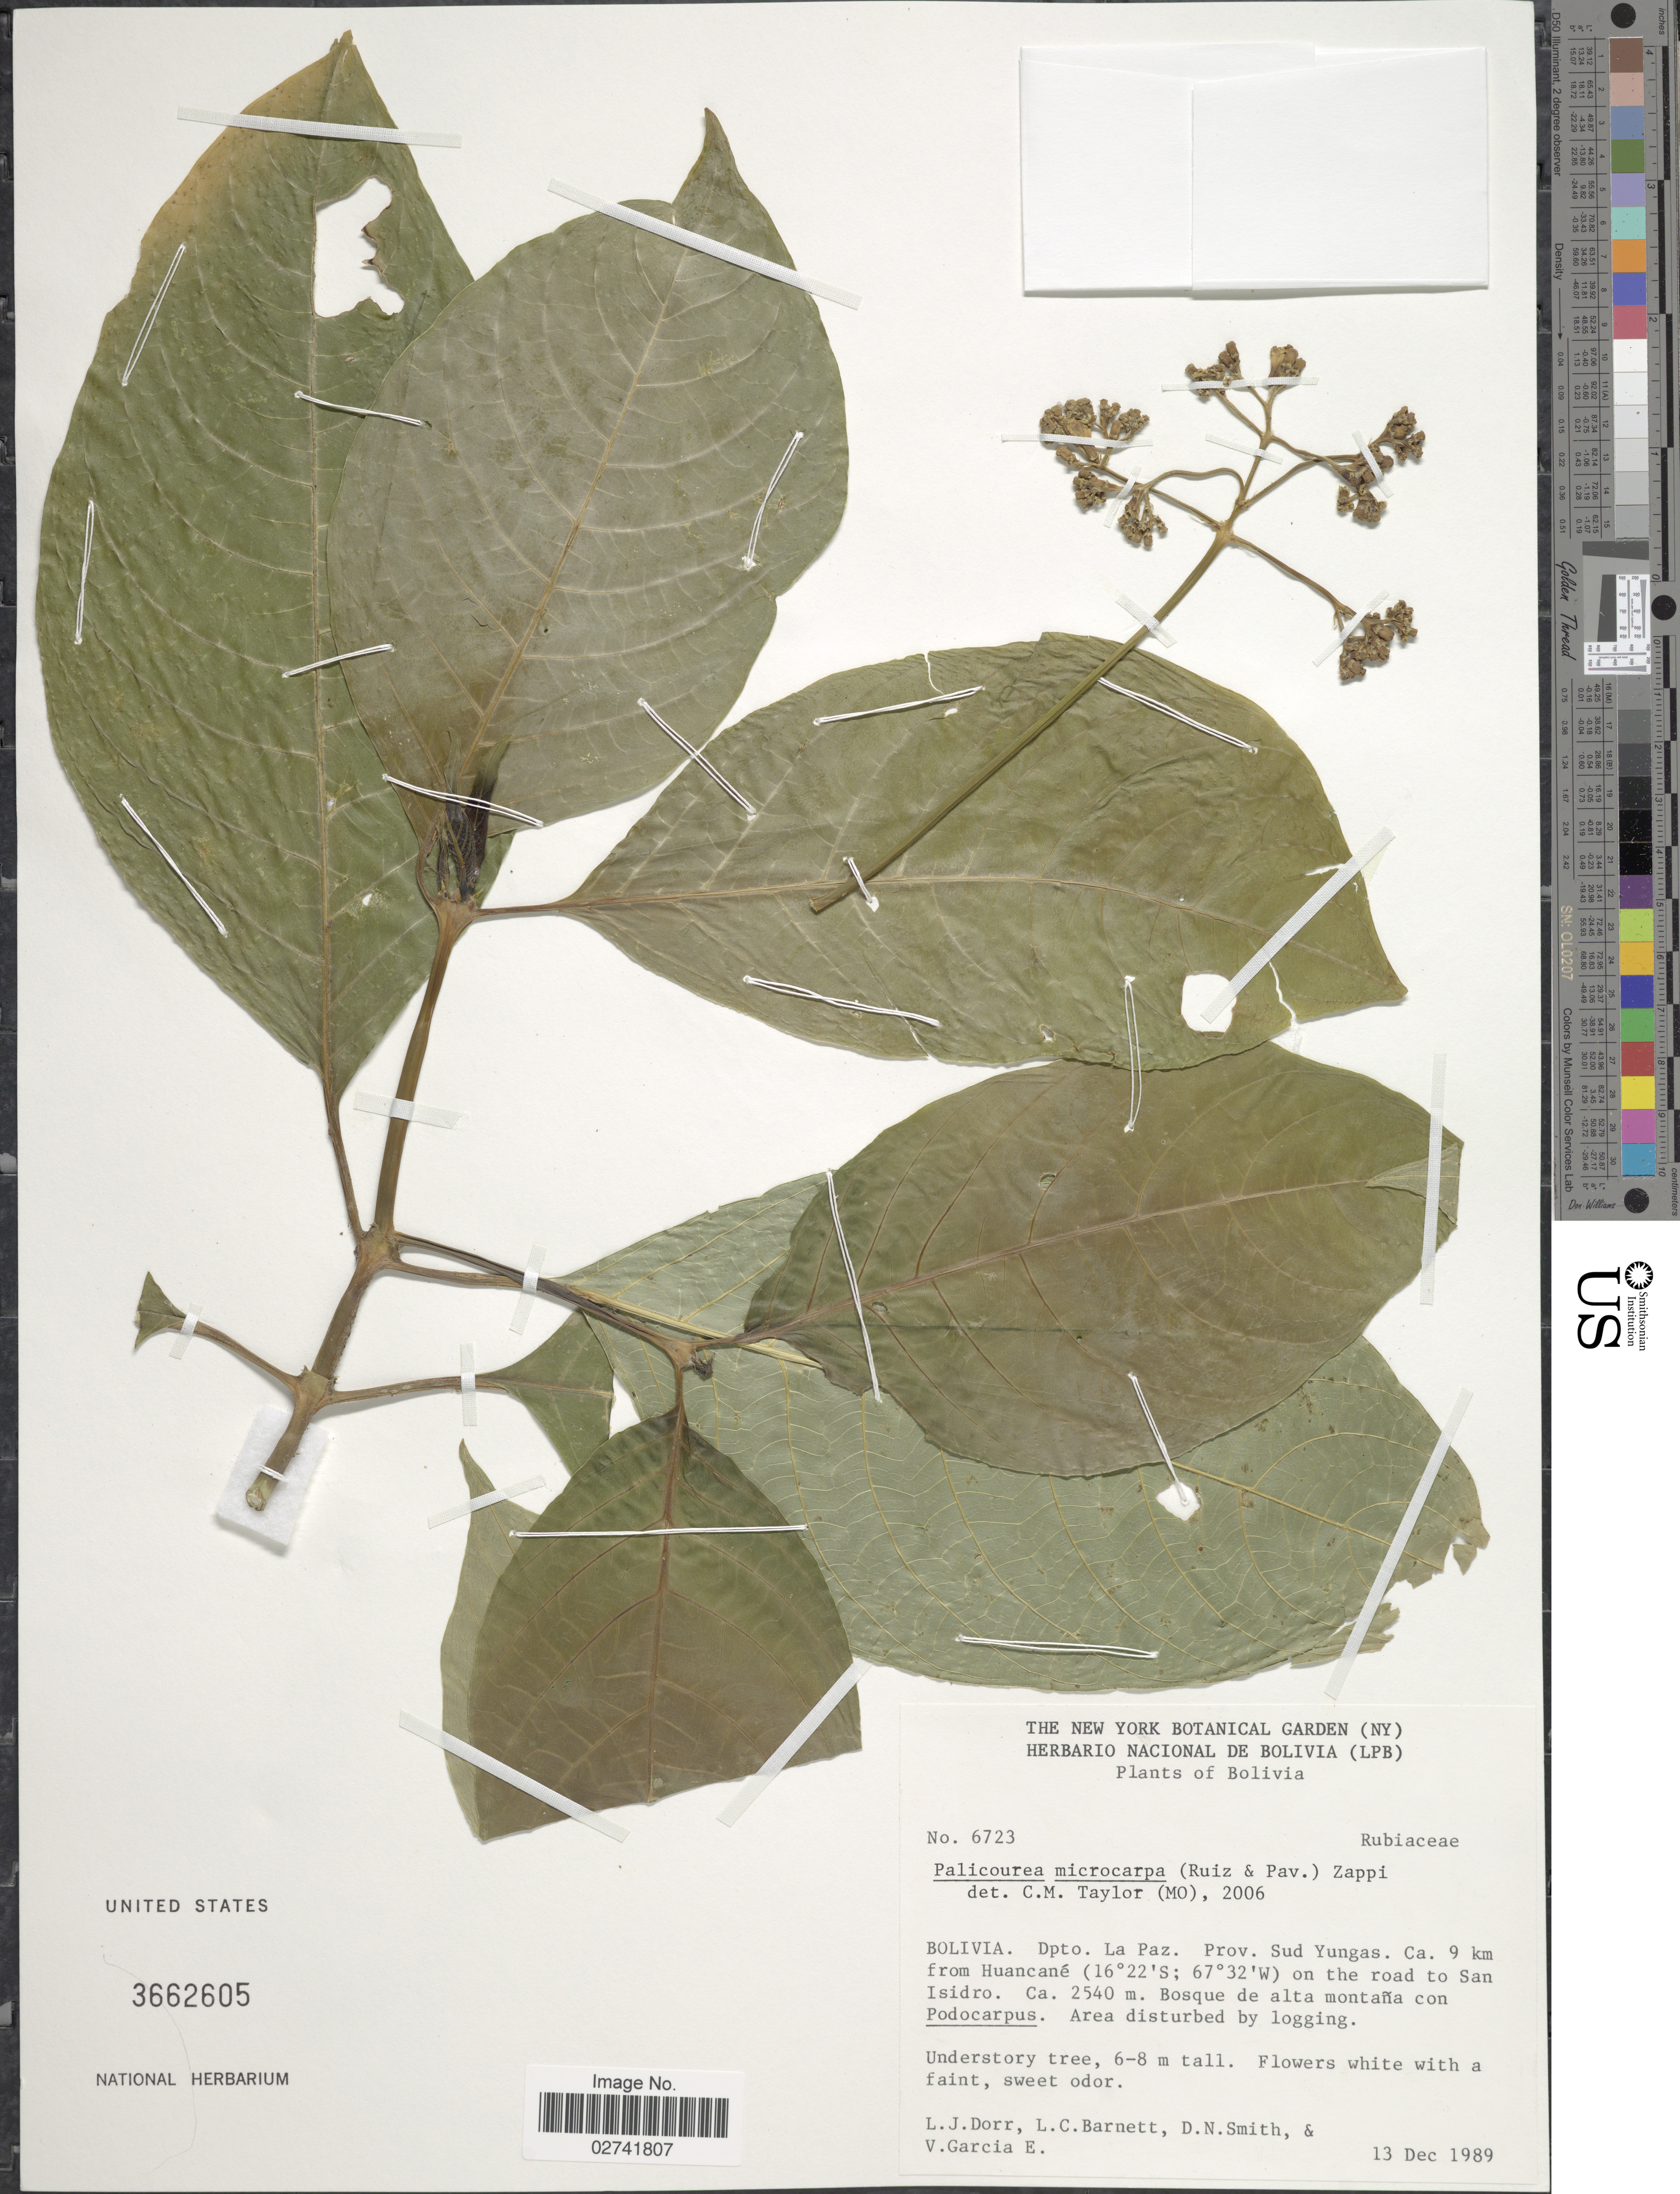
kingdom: Plantae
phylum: Tracheophyta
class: Magnoliopsida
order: Gentianales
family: Rubiaceae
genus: Palicourea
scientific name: Palicourea microcarpa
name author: (Ruiz & Pav.) Zappi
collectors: L. J. Dorr, L. C. Barnett, D. Smith & V. Garcia E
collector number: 6723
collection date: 1989-12-13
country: Bolivia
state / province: La Paz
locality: Depto. La Paz. Prov. Sud Yungas. Ca. 9 km from Huancané on the road to San Isidro.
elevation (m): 2540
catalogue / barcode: US 3662605